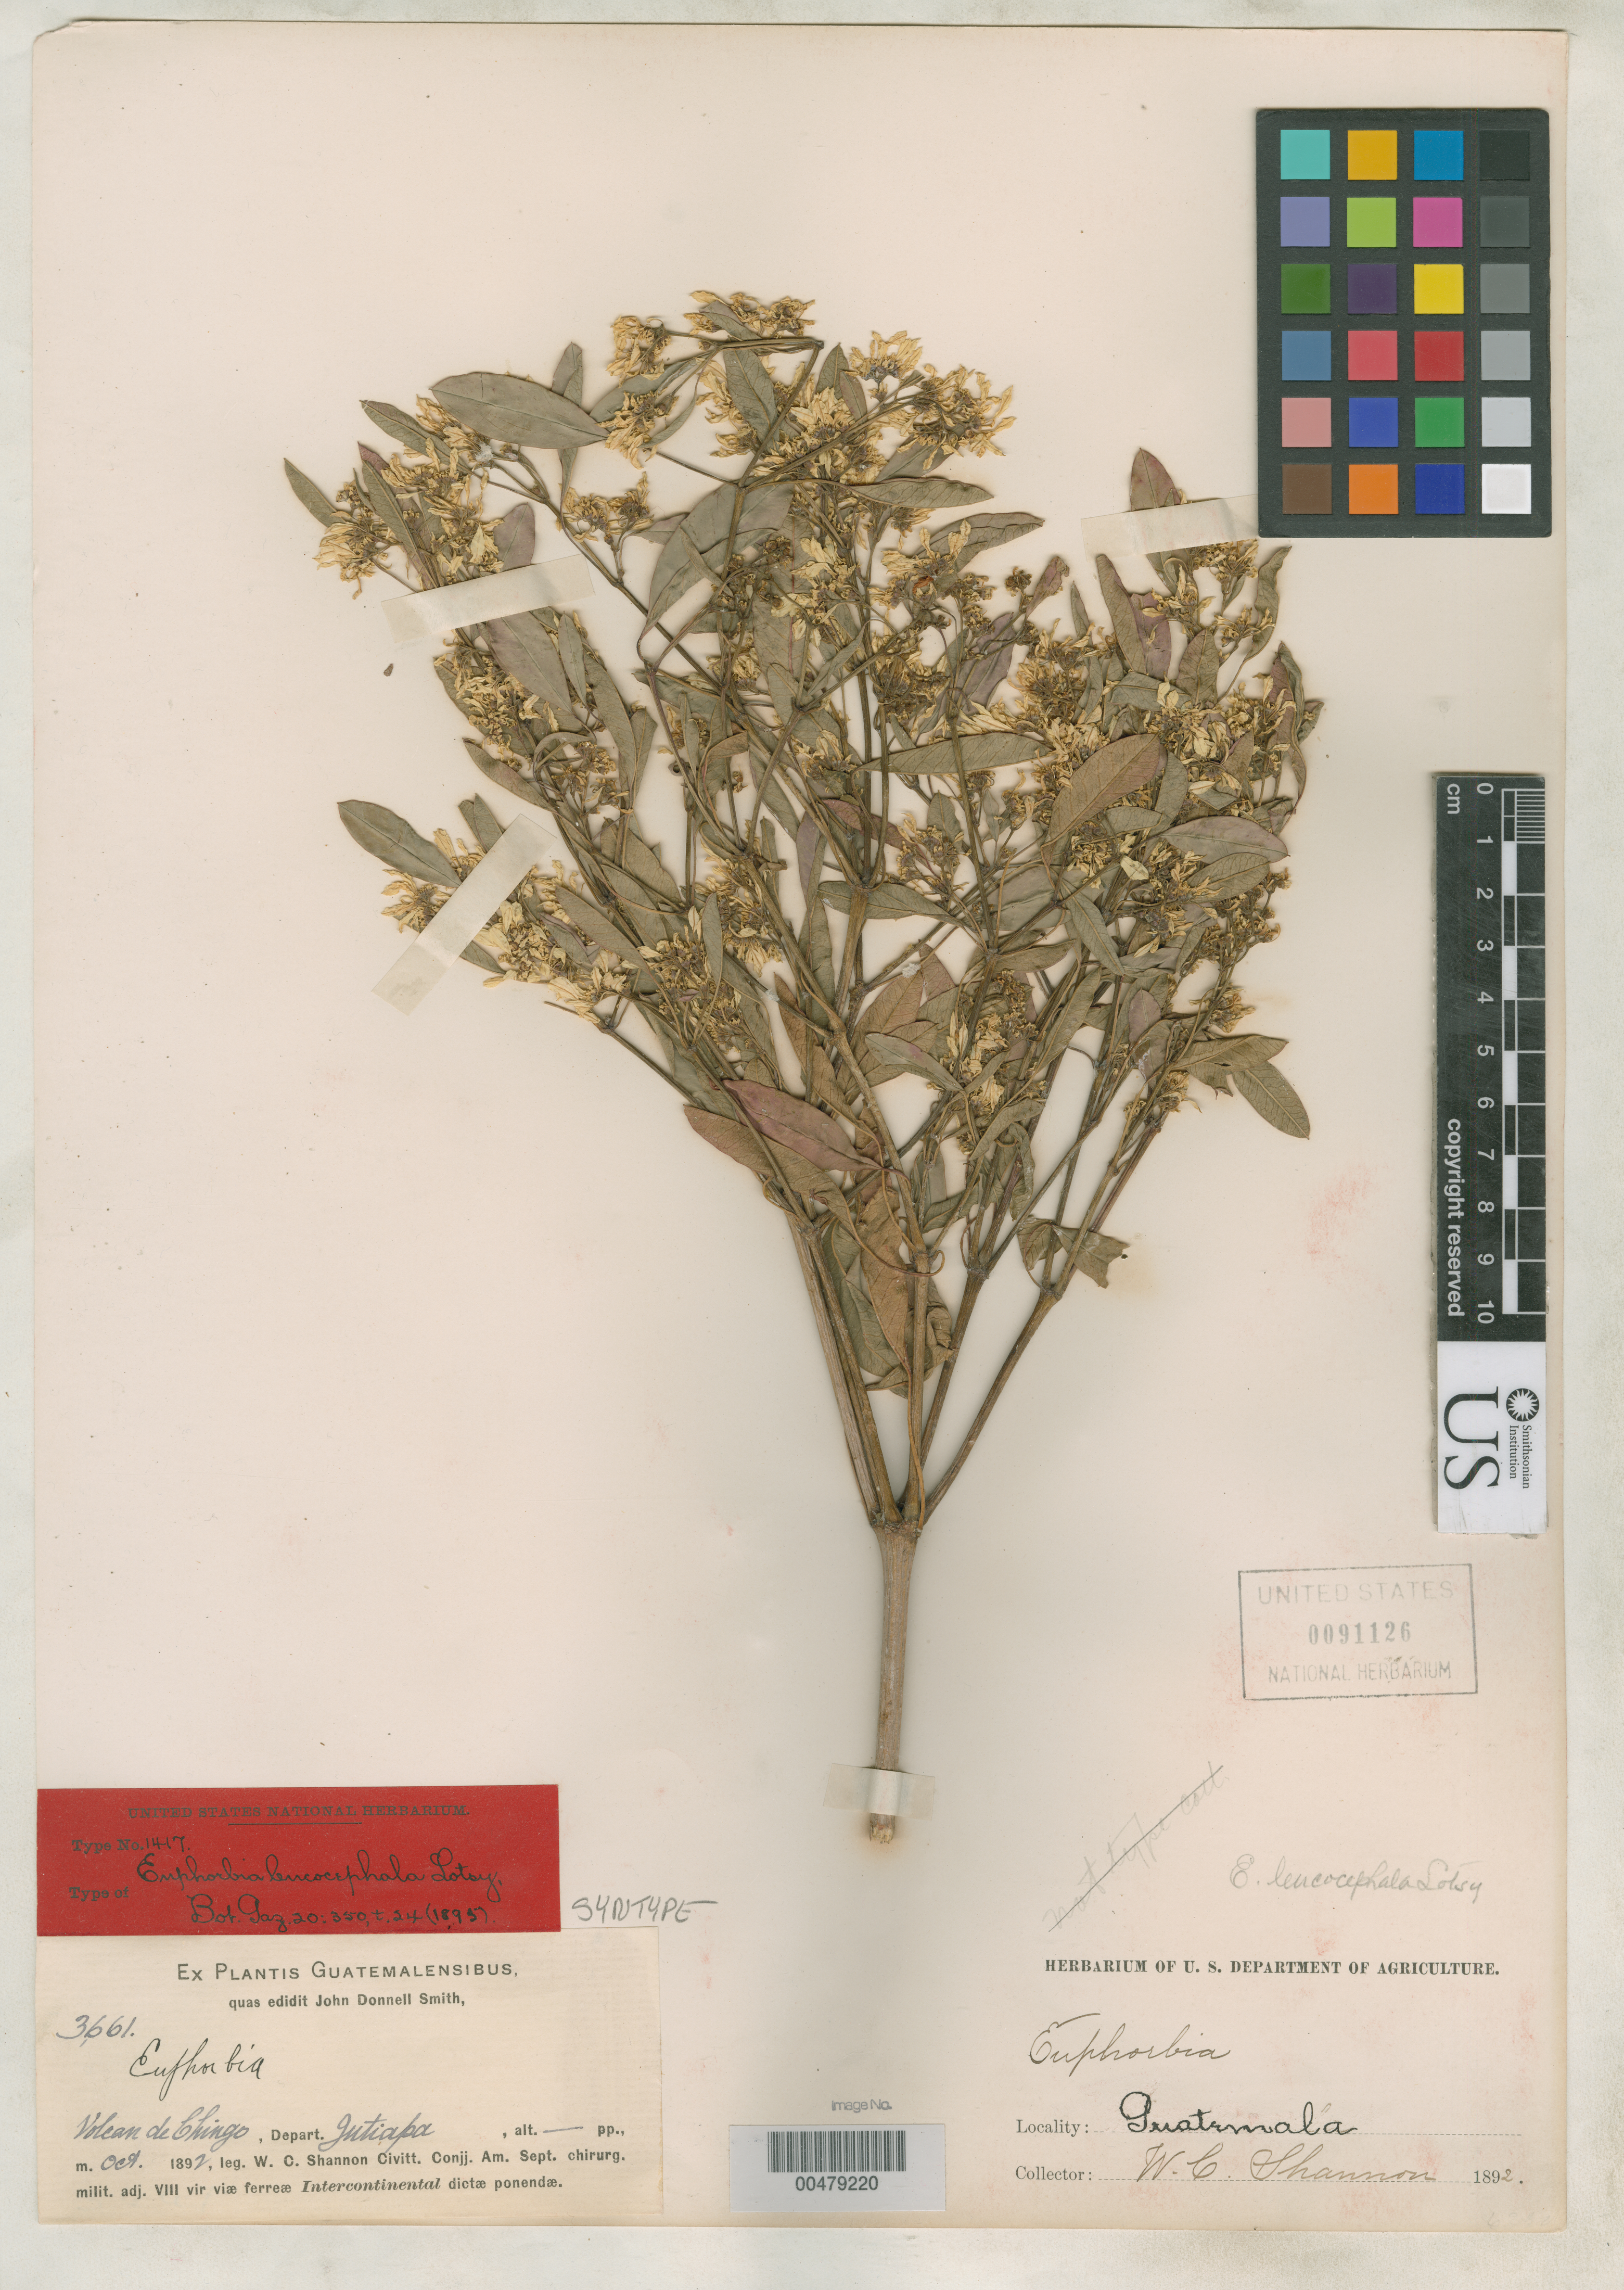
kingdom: Plantae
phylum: Tracheophyta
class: Magnoliopsida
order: Malpighiales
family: Euphorbiaceae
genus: Euphorbia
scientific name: Euphorbia leucocephala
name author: Lotsy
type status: Syntype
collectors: W. C. Shannon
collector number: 3661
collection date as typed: Oct 1892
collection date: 1892-10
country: Guatemala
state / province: Jutiapa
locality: Volcan de Chingo.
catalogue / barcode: US 91126